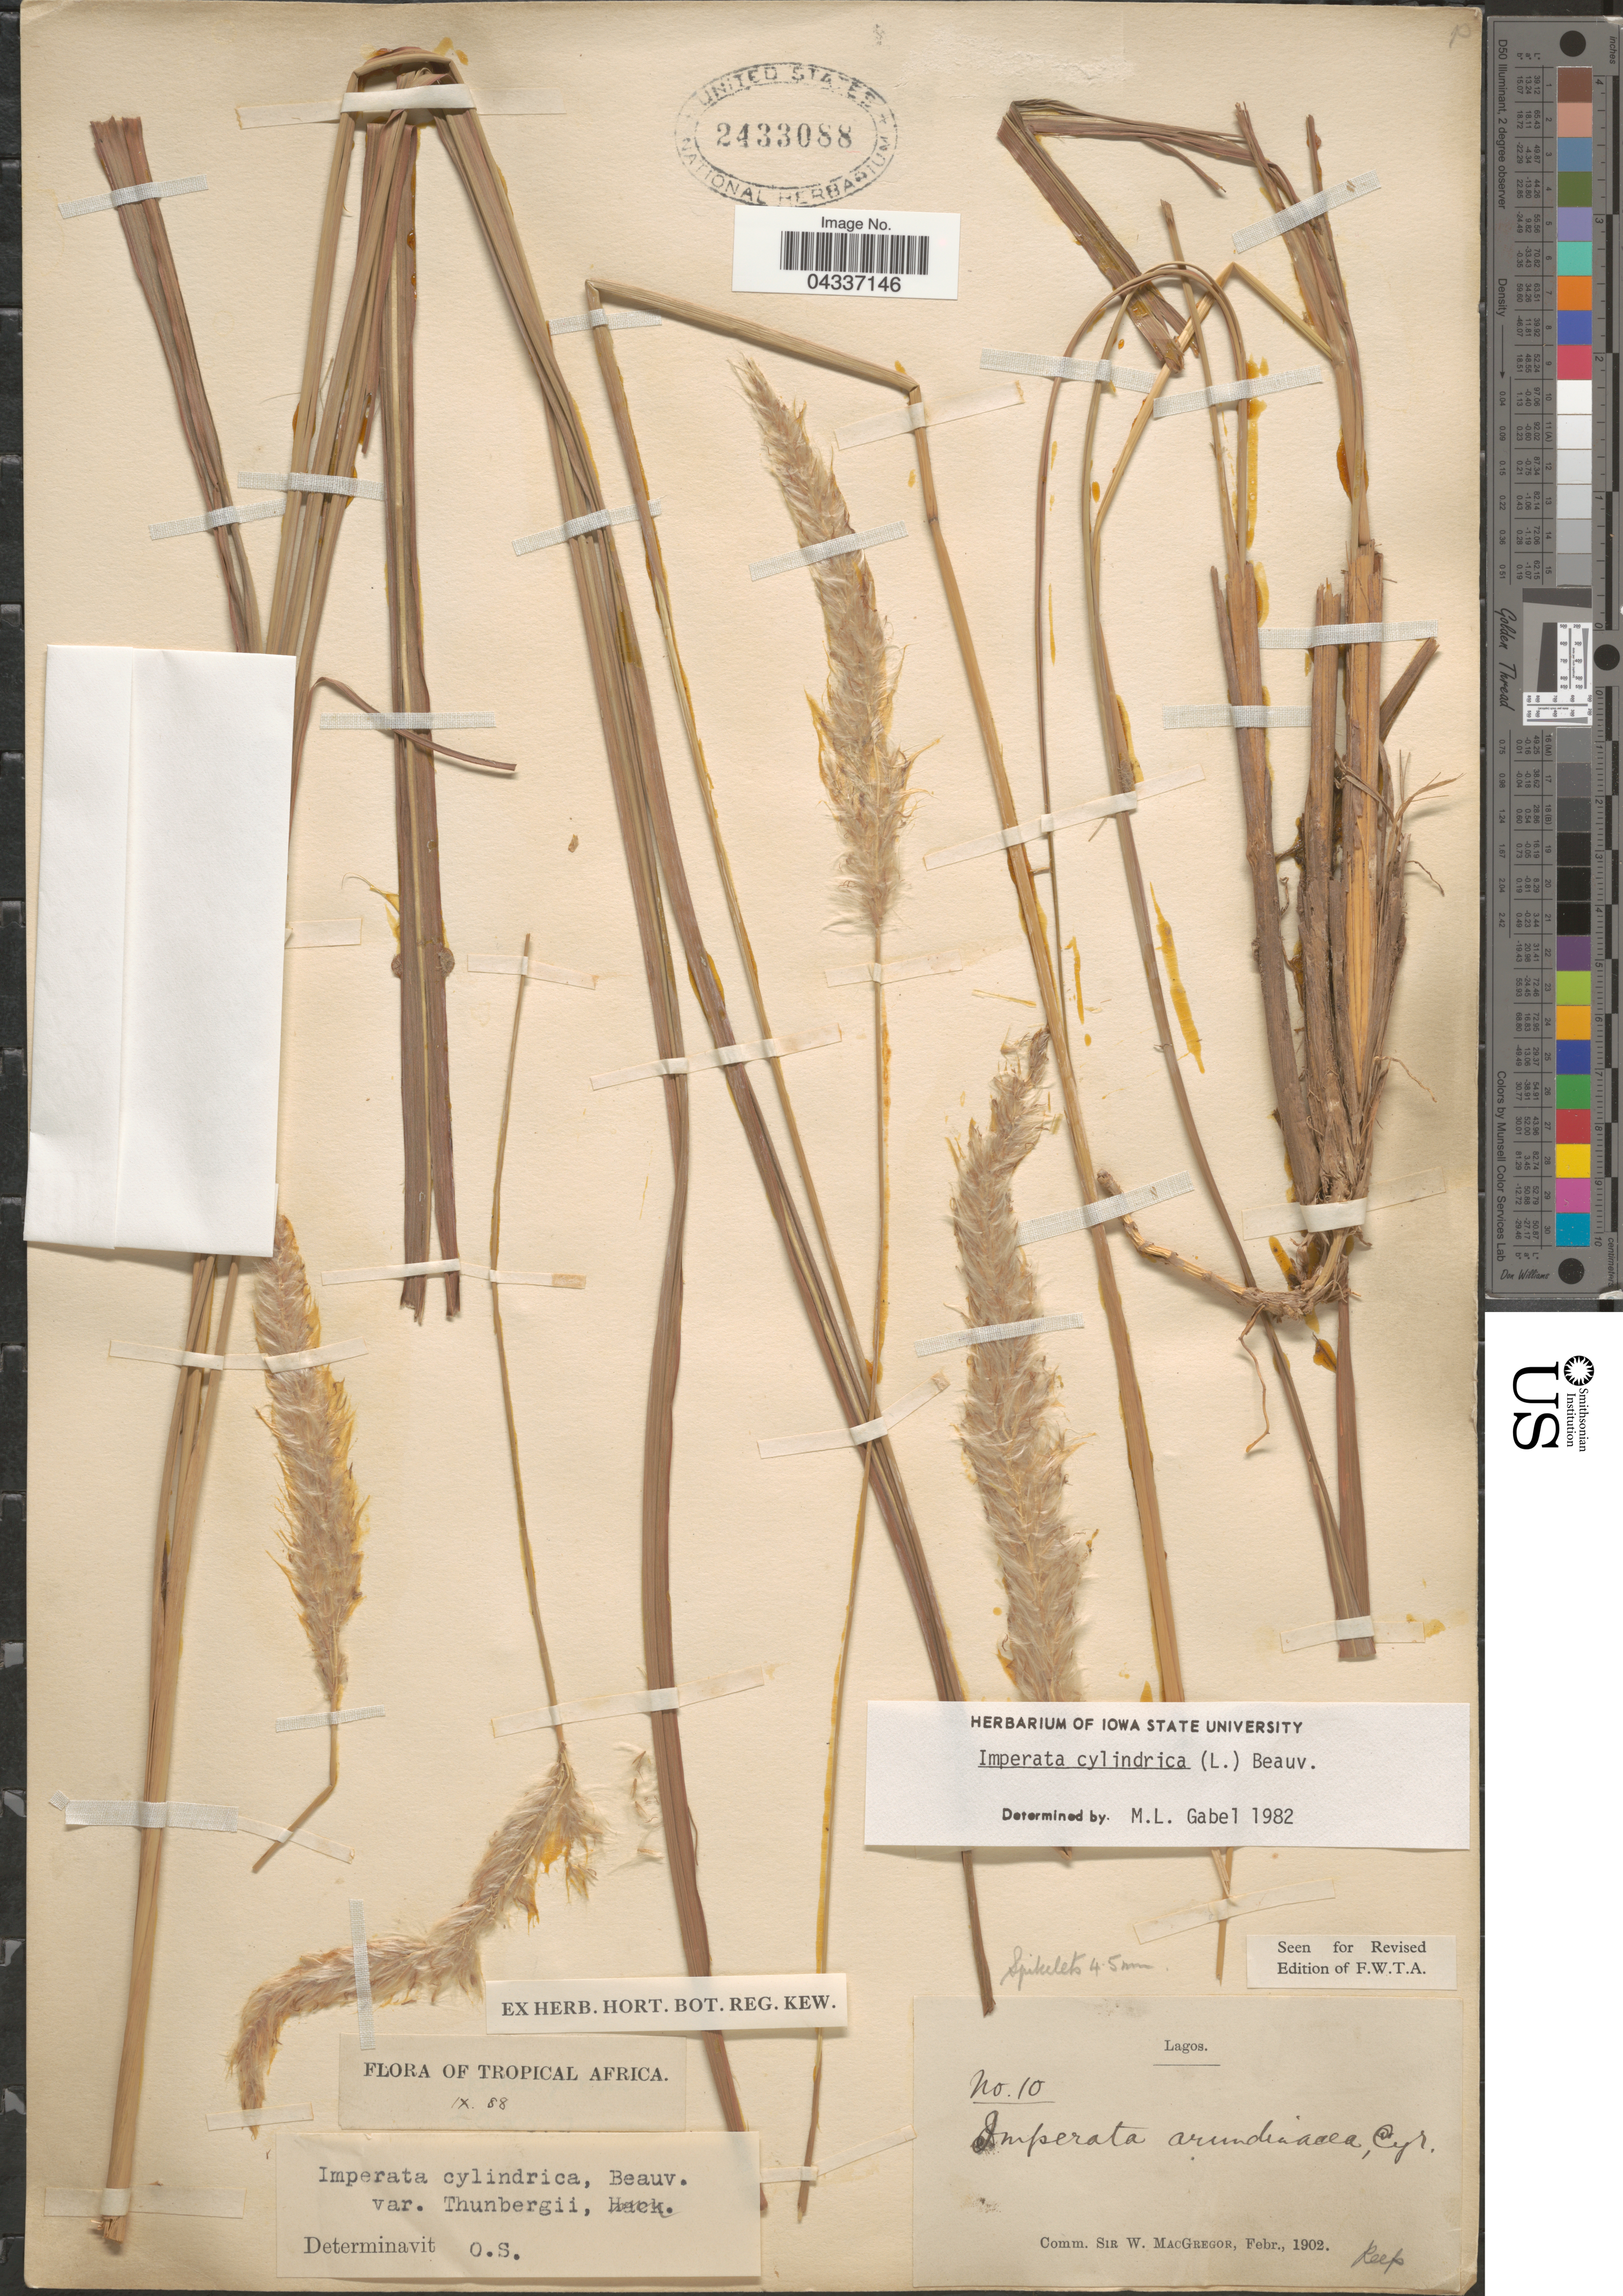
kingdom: Plantae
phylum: Tracheophyta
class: Liliopsida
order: Poales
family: Poaceae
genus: Imperata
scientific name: Imperata cylindrica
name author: (L.) P. Beauv.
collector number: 10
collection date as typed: Transcribed d/m/y: /9/58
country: Nigeria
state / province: Lagos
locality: Tropical Africa.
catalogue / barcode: US 2433088